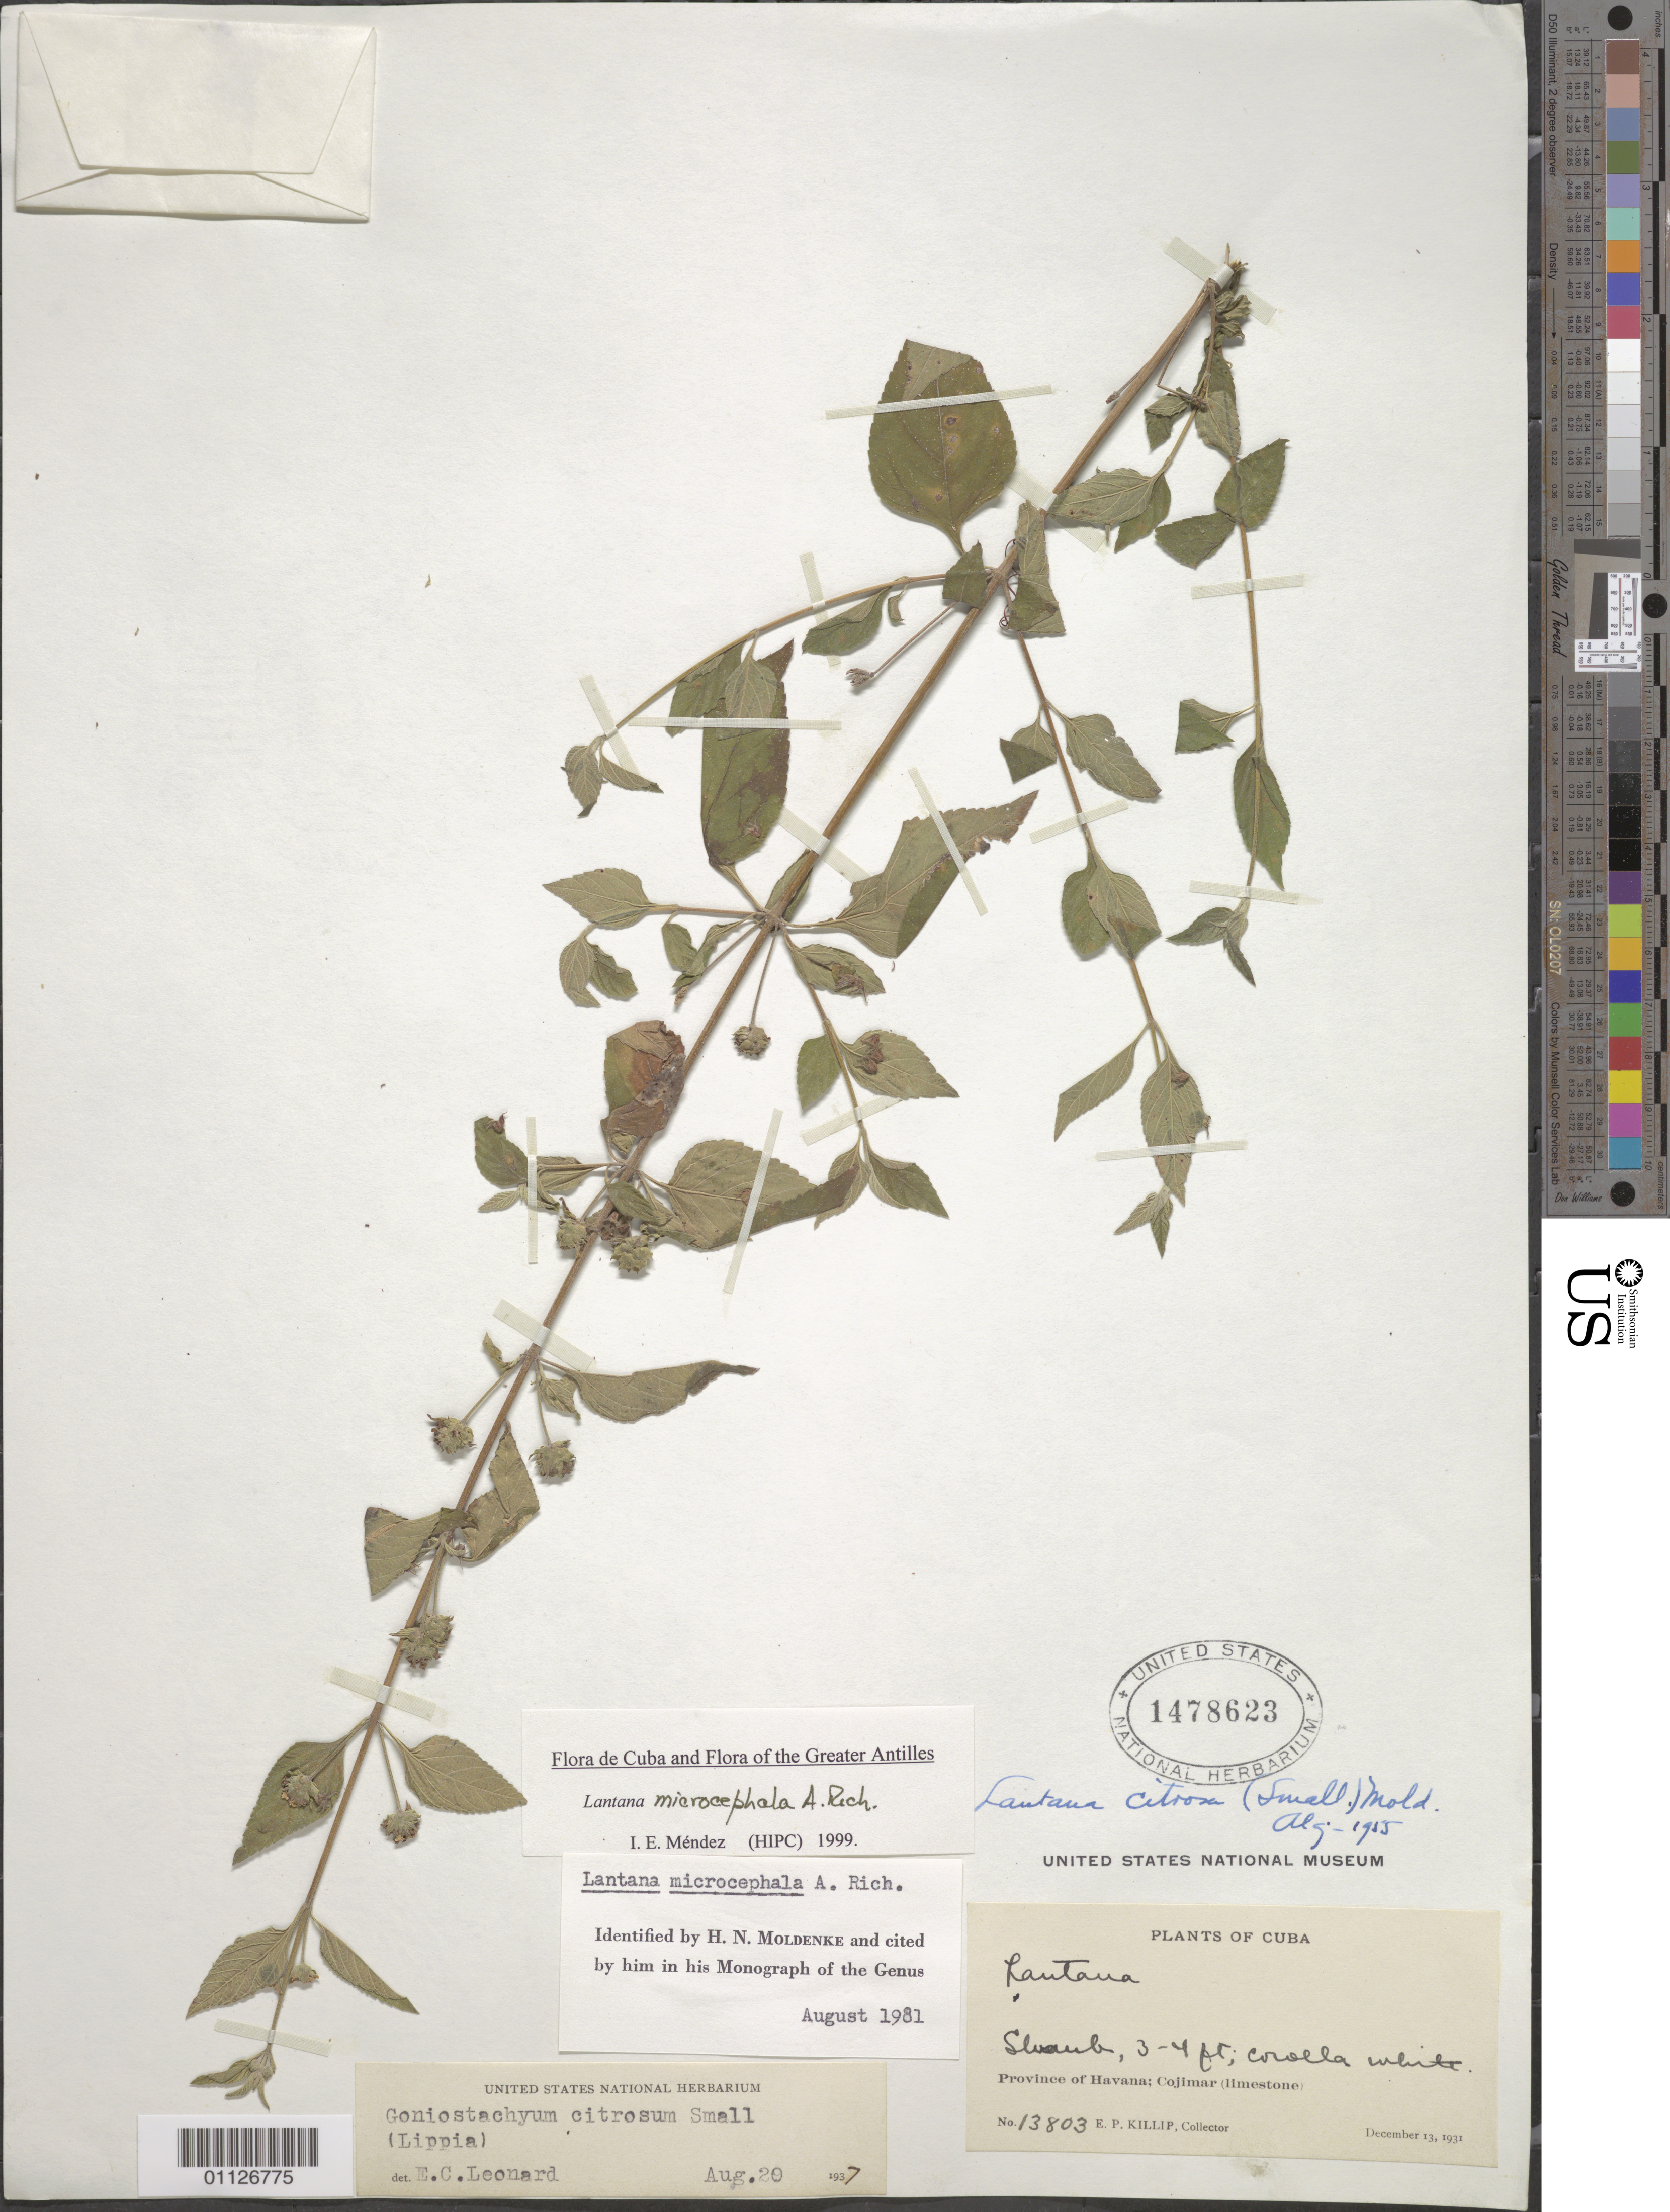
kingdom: Plantae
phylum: Tracheophyta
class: Magnoliopsida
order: Lamiales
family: Verbenaceae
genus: Lantana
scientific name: Lantana microcephala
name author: A. Rich.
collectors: E. P. Killip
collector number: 13803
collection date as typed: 13 Dec 1931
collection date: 1931-12-13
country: Cuba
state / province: La Habana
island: Cuba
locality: Cojímar (limestone)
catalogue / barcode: US 1478623